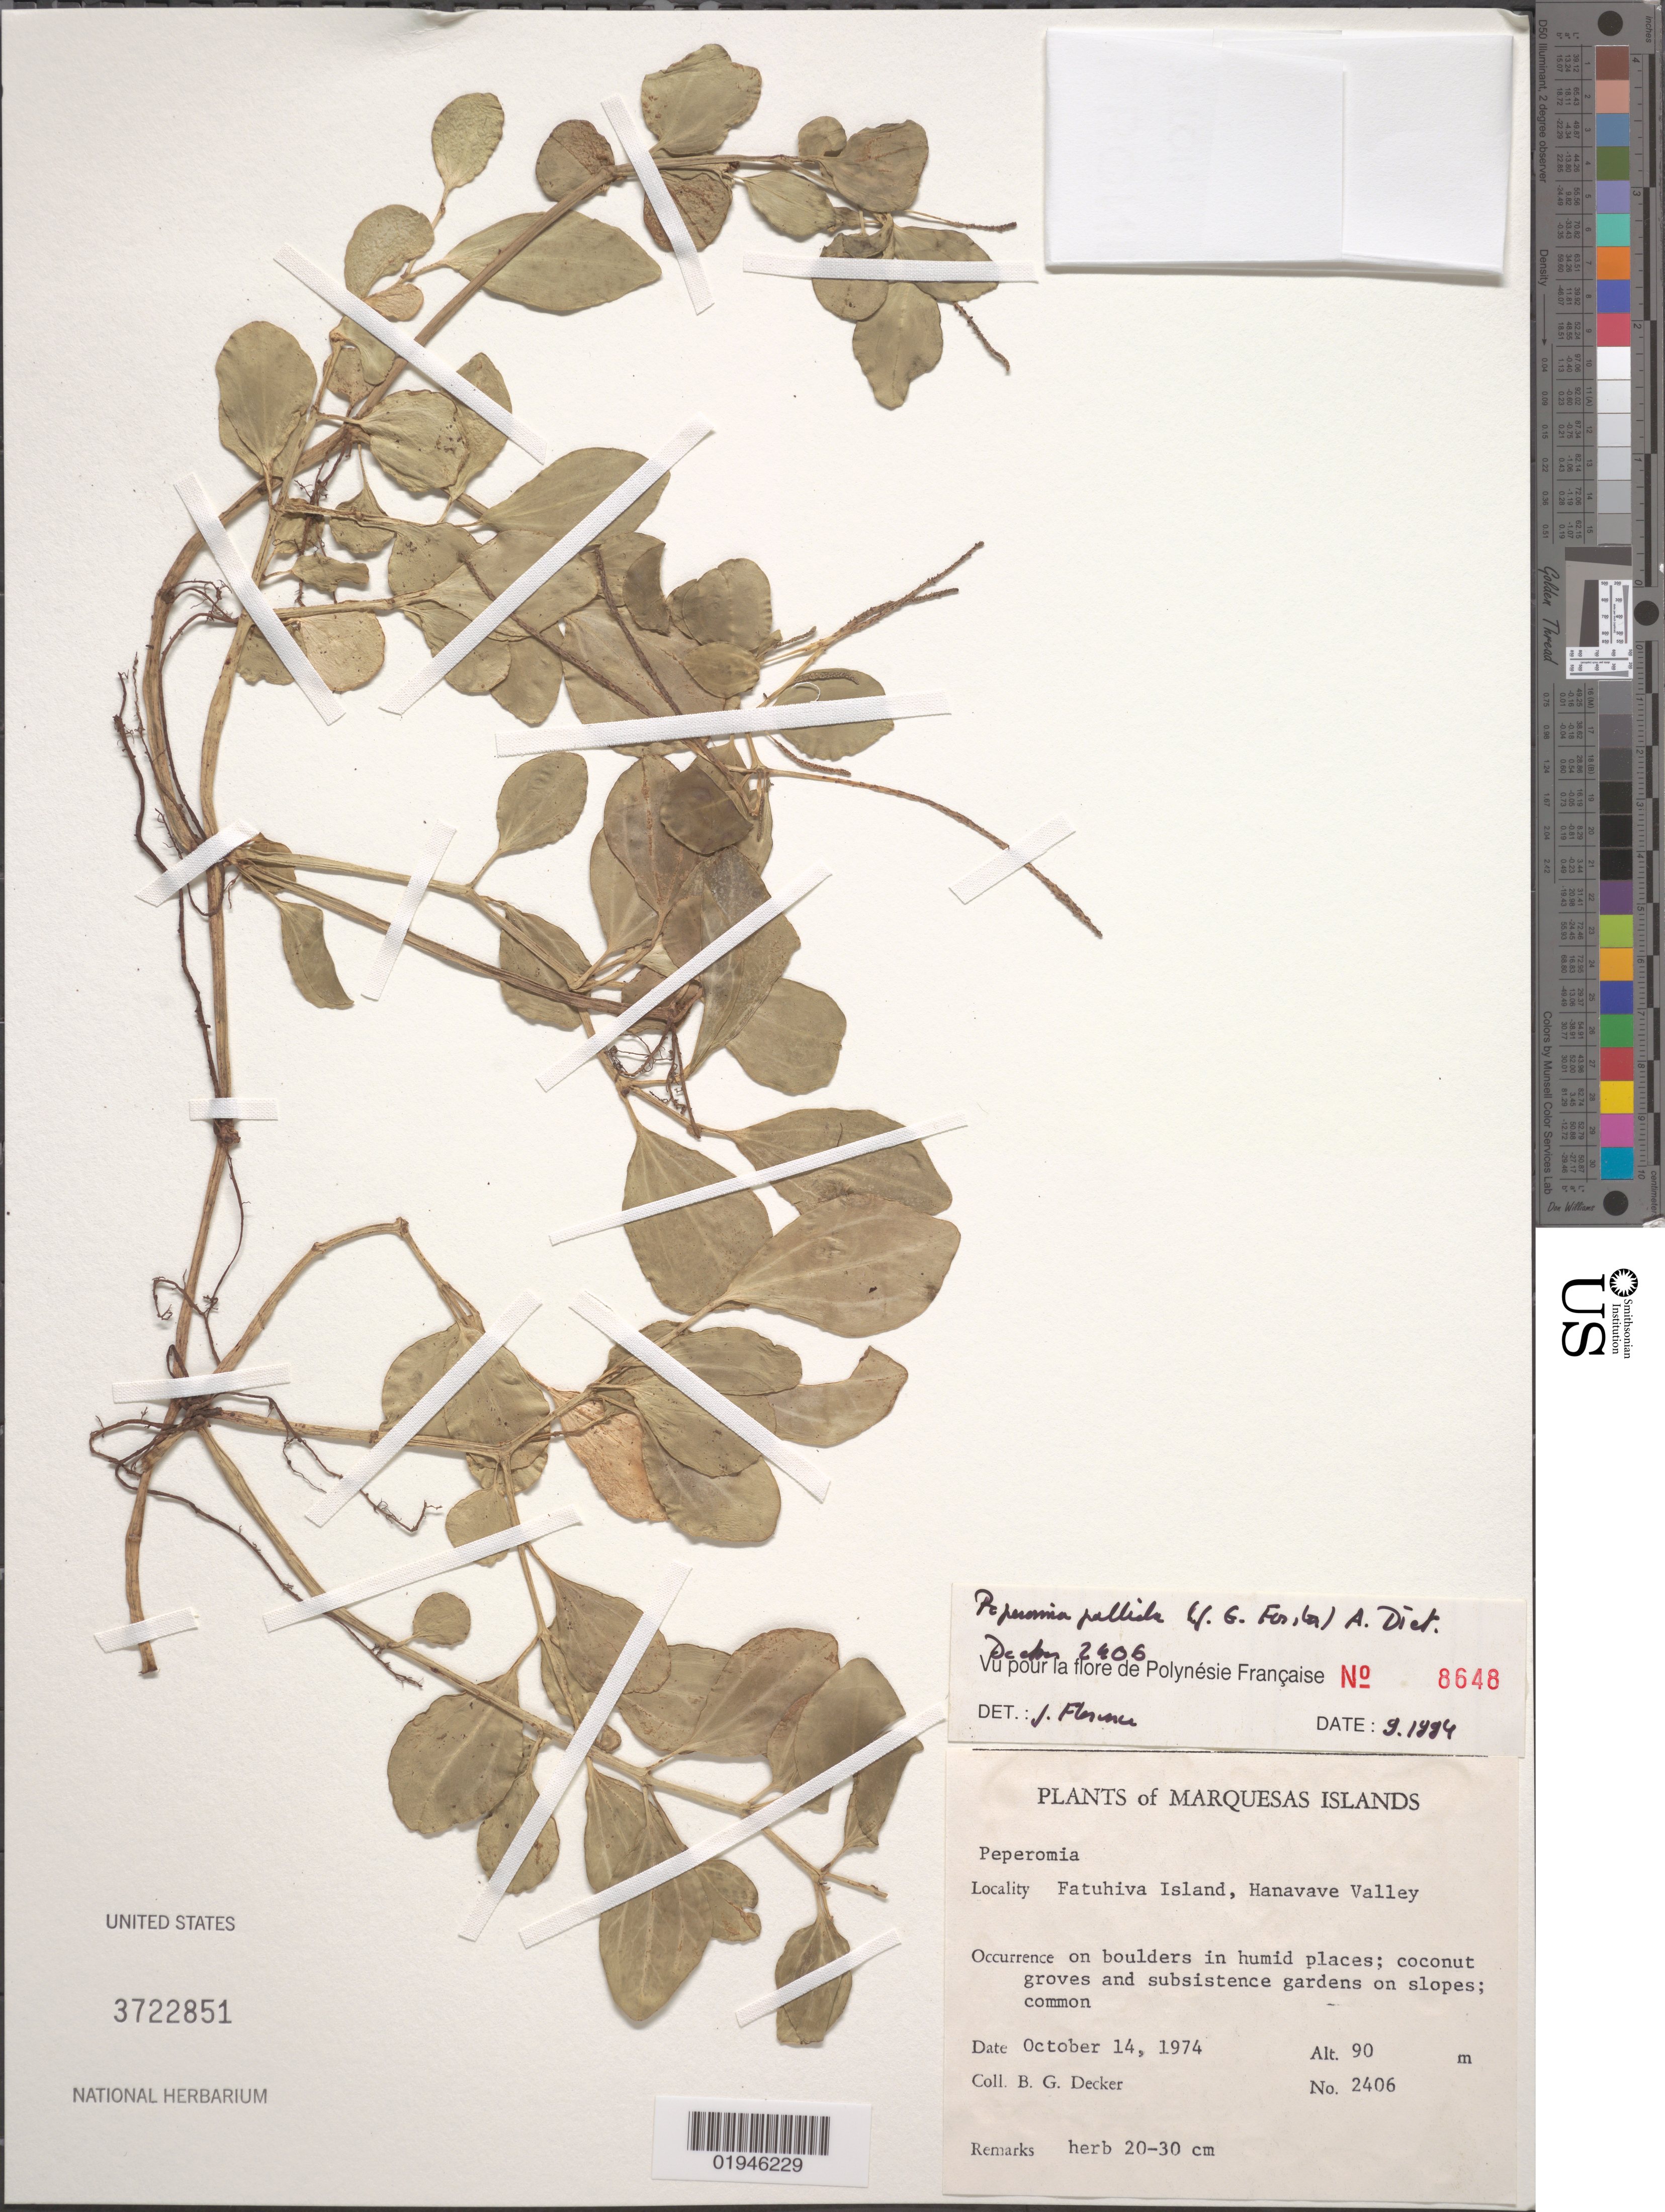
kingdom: Plantae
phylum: Tracheophyta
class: Magnoliopsida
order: Piperales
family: Piperaceae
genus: Peperomia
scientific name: Peperomia pallida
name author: (G. Forst.) Dietr.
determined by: Florence, J.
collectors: B. G. Decker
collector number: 2406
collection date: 1974-10-14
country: French Polynesia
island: Fatu Hiva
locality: Hanavave Valley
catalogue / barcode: US 3722851